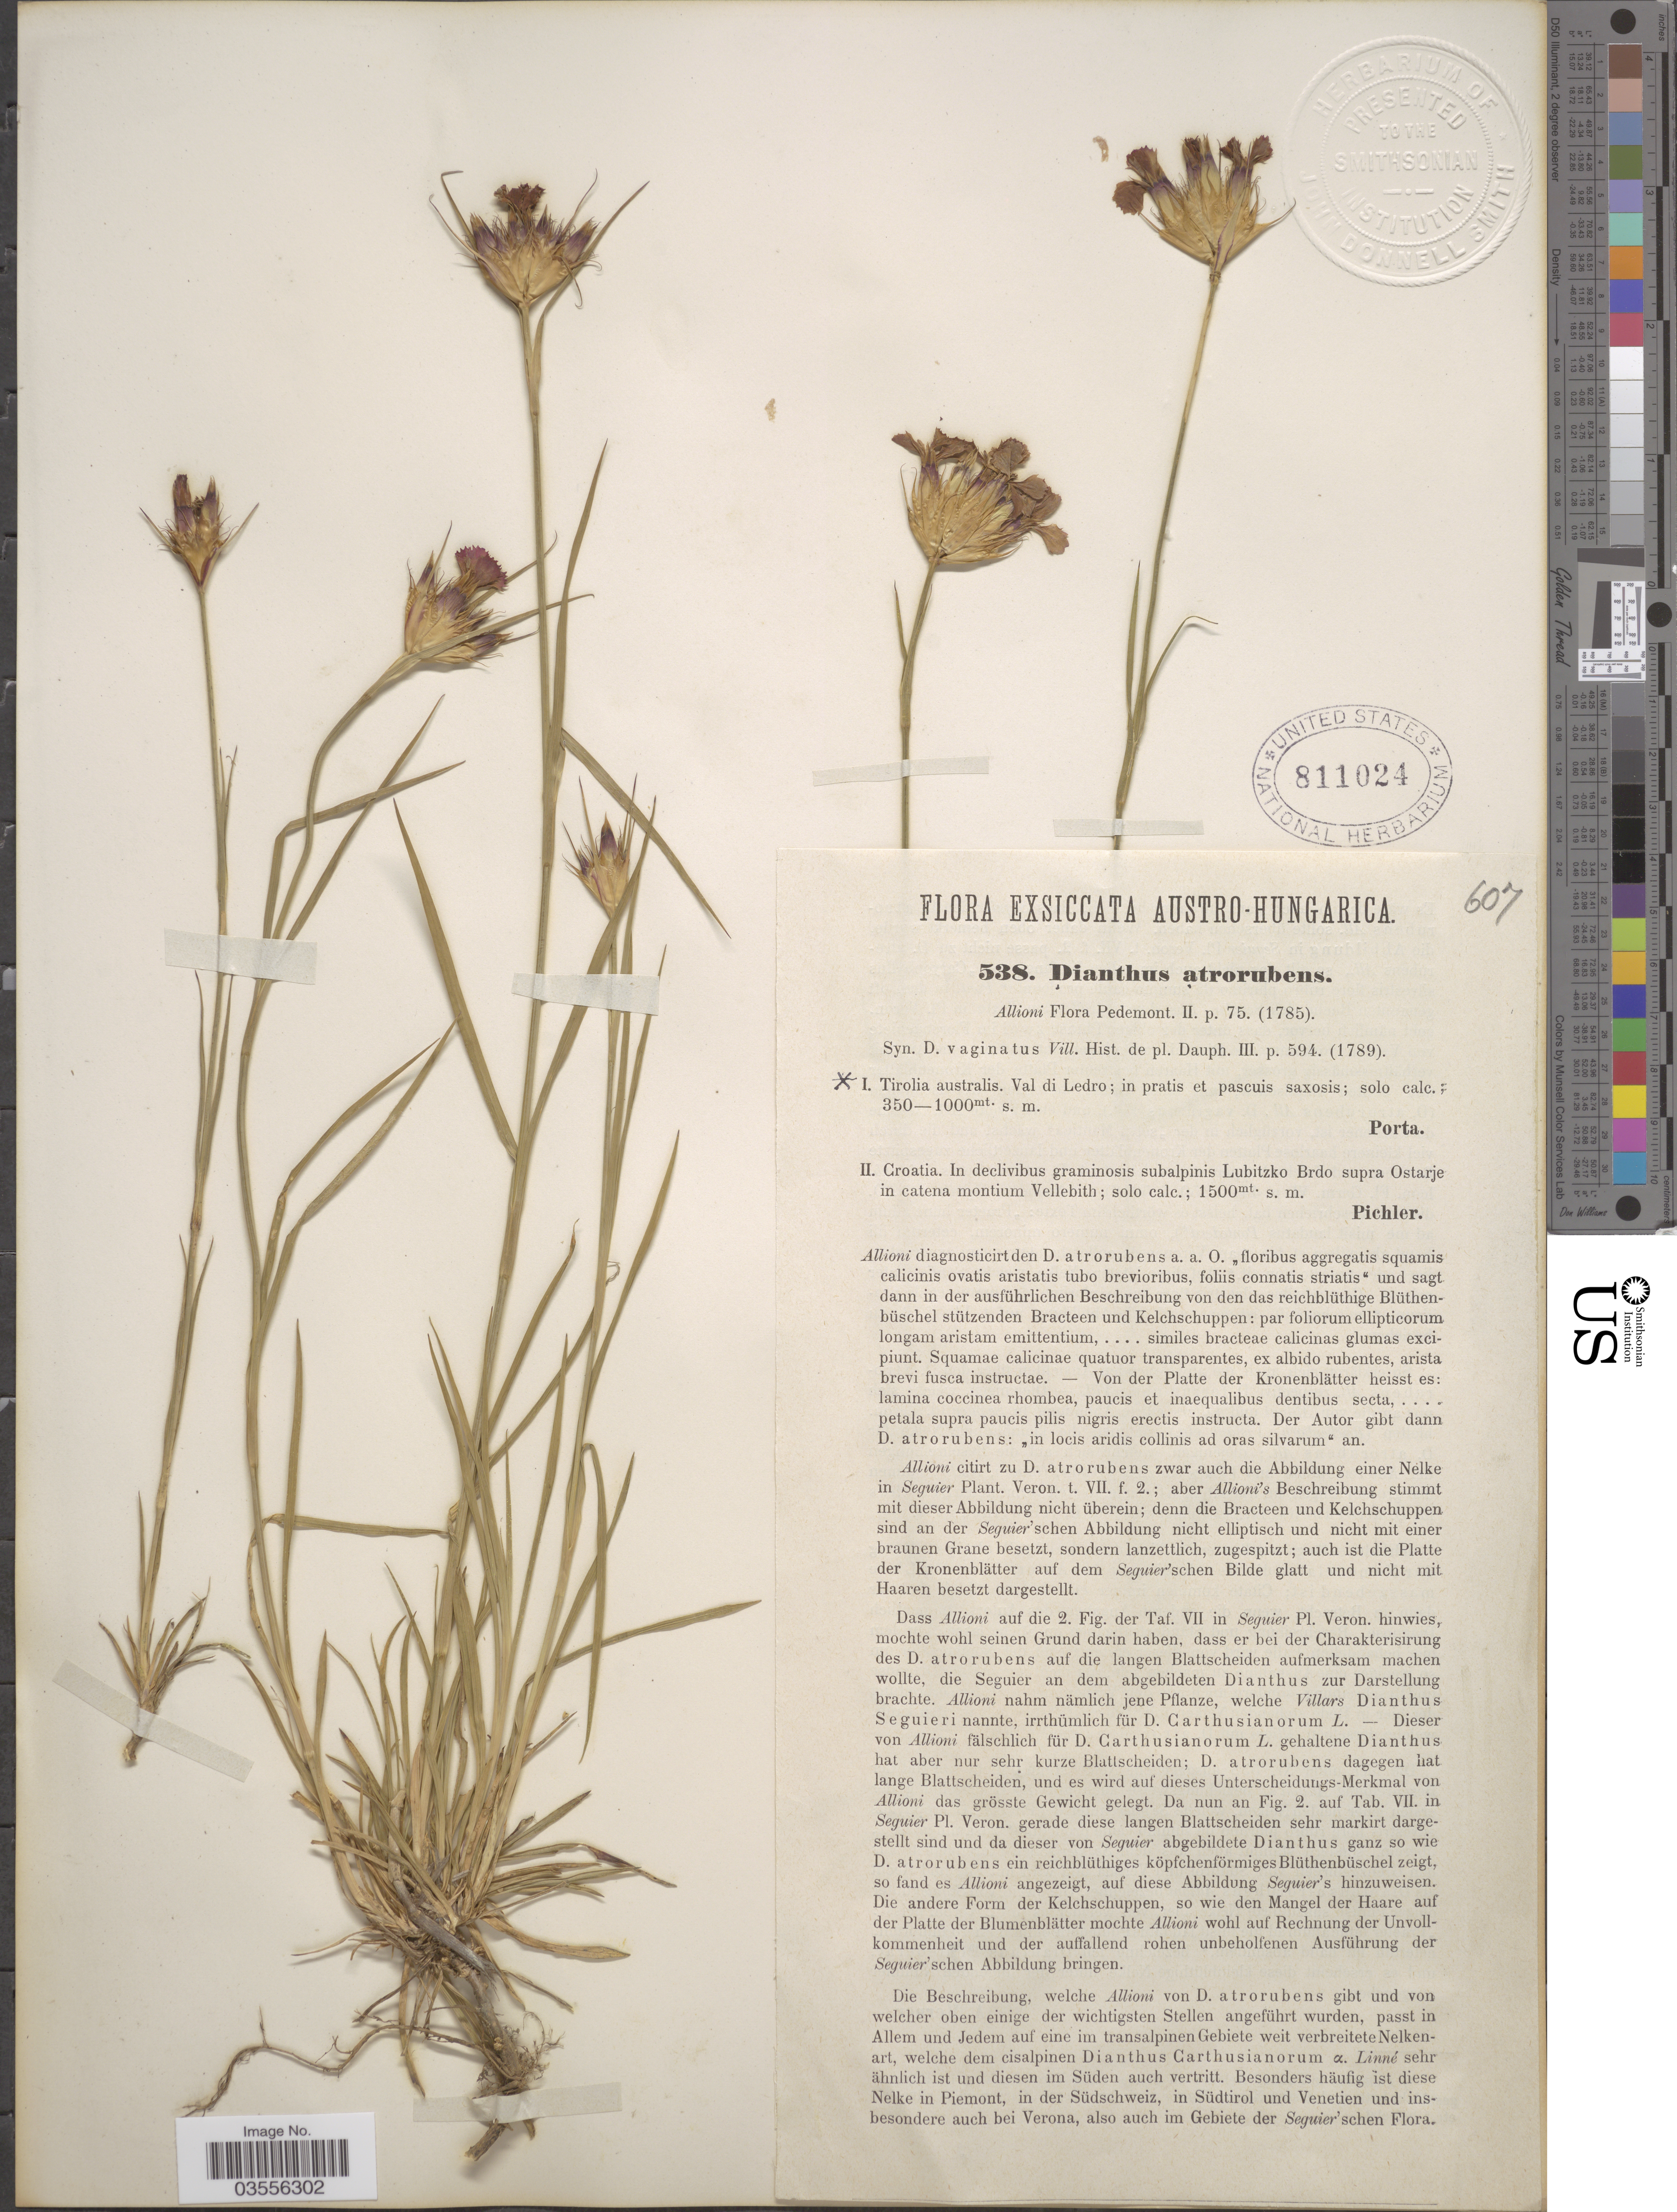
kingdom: Plantae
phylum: Tracheophyta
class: Magnoliopsida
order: Caryophyllales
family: Caryophyllaceae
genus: Dianthus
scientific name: Dianthus atrorubens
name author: All.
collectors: -- Porta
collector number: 538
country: Italy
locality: Autro-Hungarica. Tirolia australis. Val di Ledro.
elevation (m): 350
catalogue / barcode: US 811024